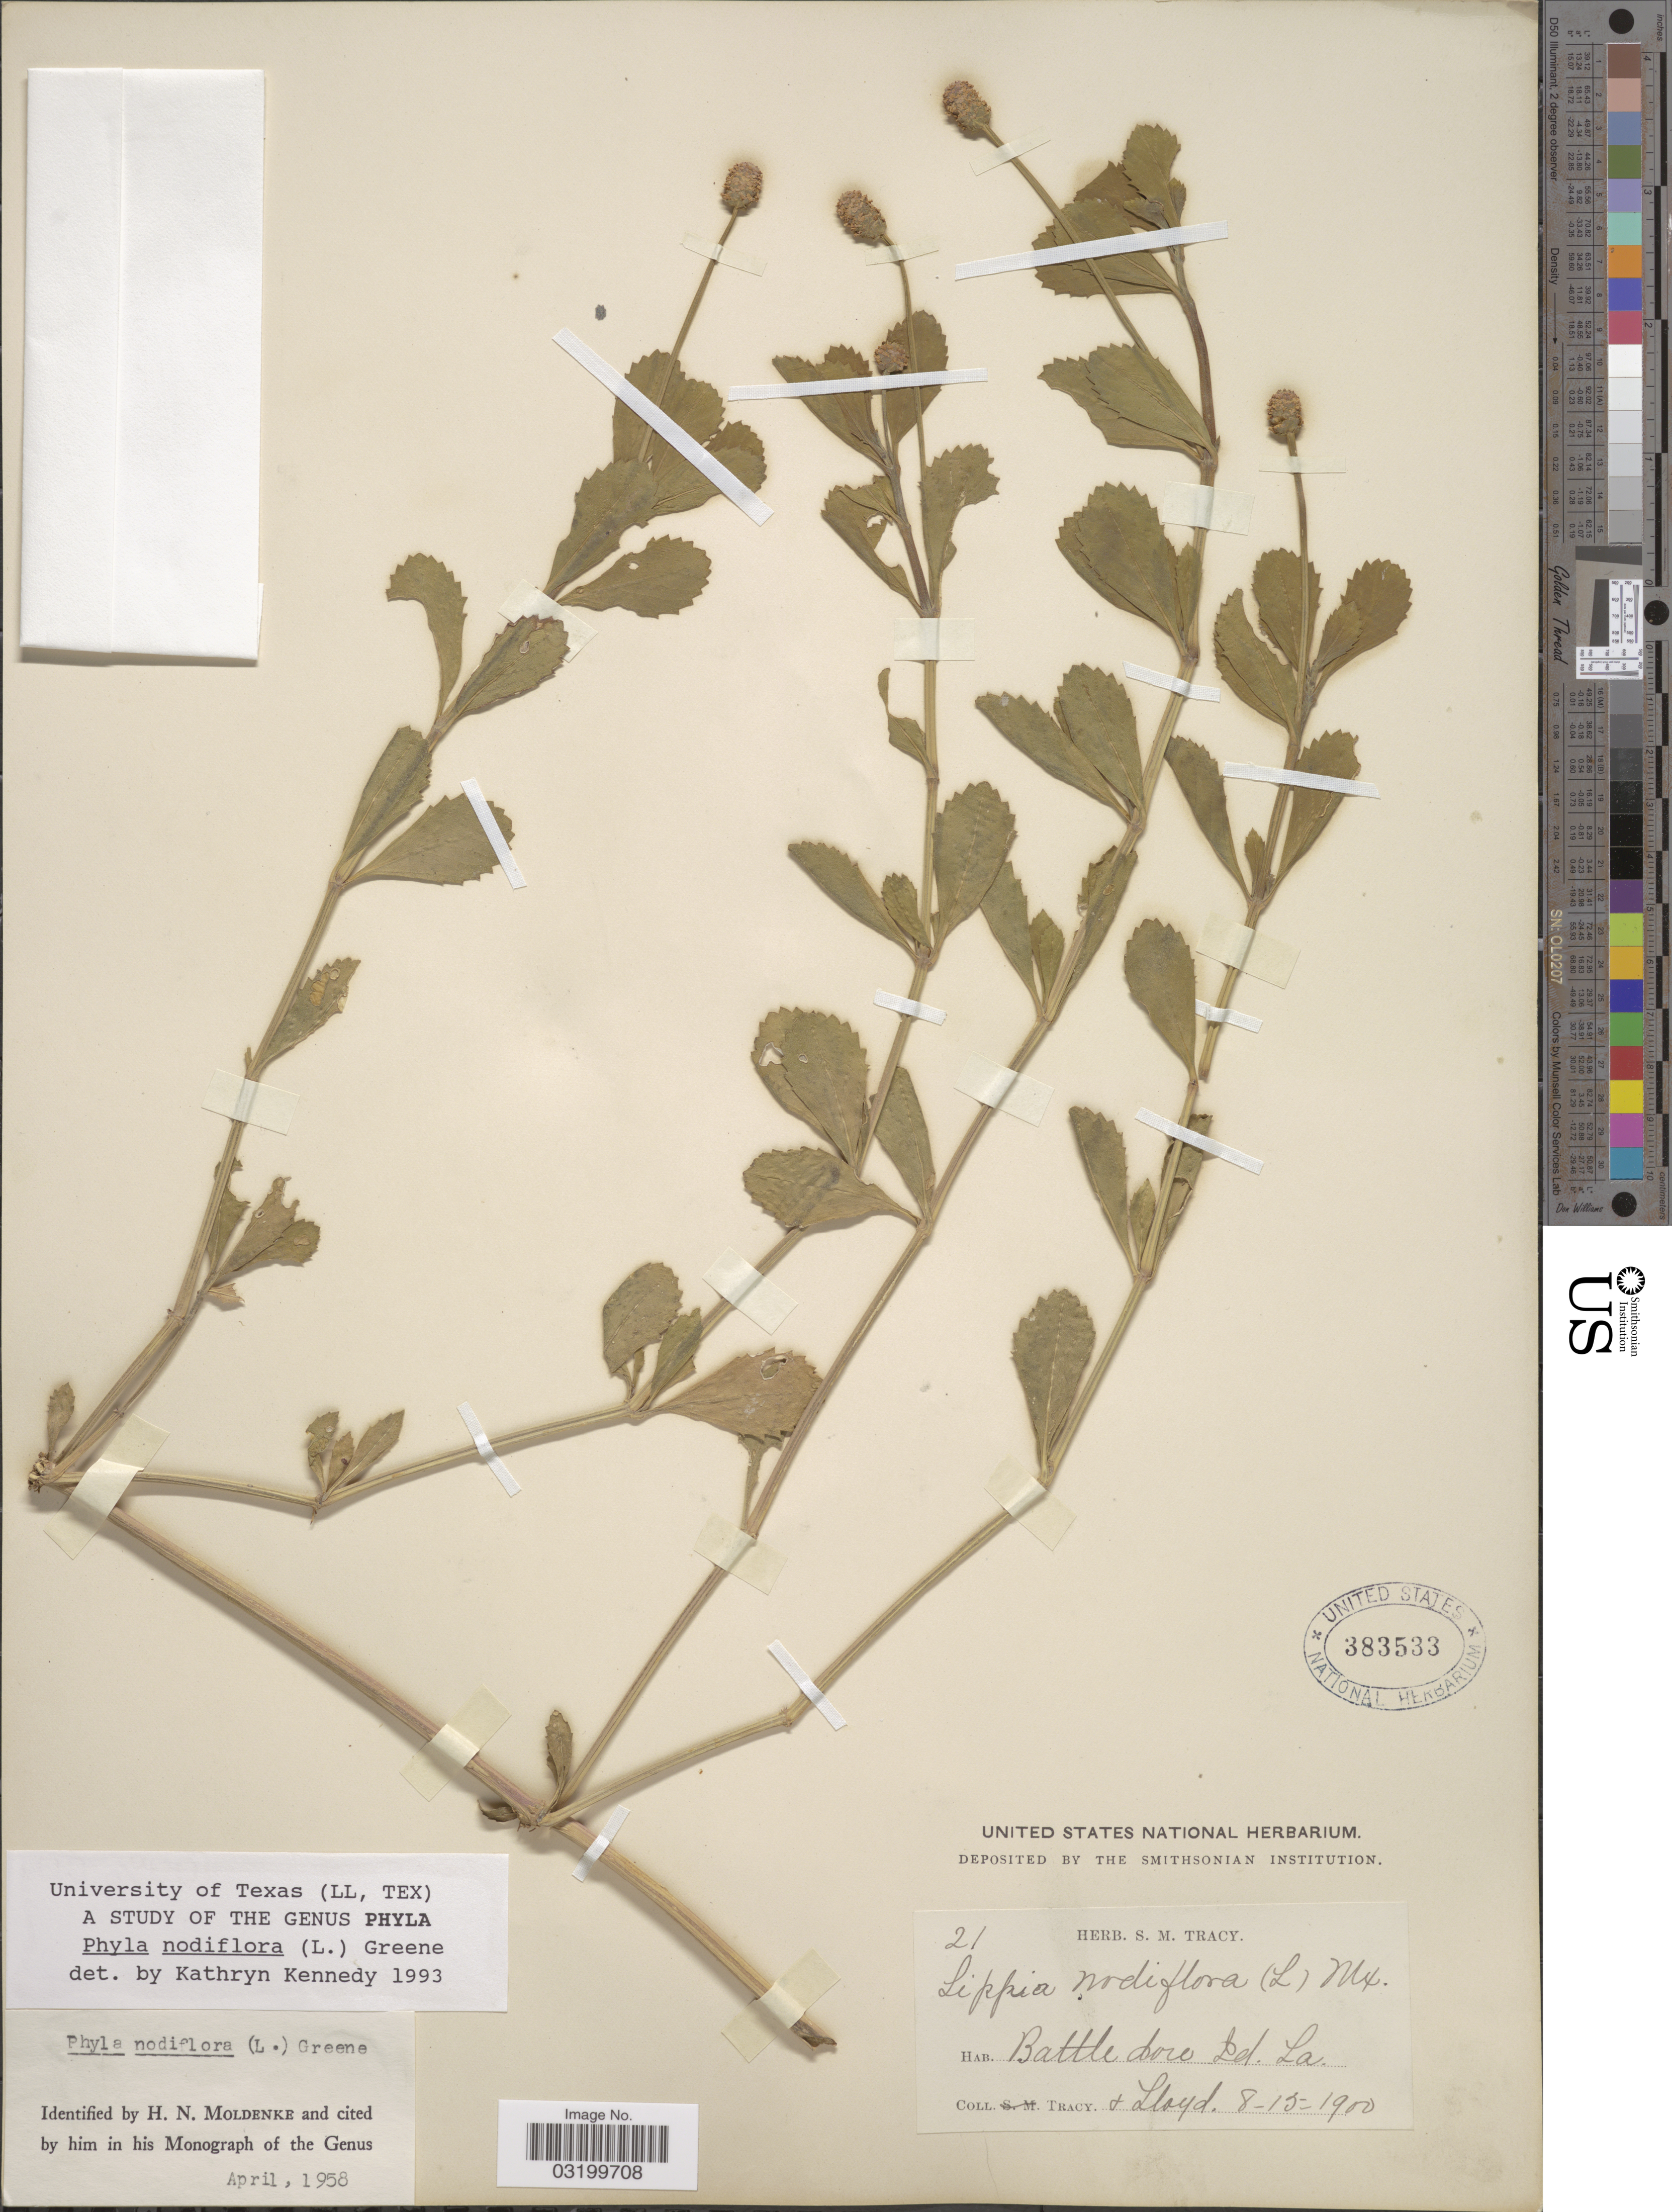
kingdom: Plantae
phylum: Tracheophyta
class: Magnoliopsida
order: Lamiales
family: Verbenaceae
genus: Phyla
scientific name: Phyla nodiflora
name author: (L.) Greene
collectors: -. Tracy & -- Lloyd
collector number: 21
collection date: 1900-08-15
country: United States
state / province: Louisiana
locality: Battledore Id.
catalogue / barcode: US 383533